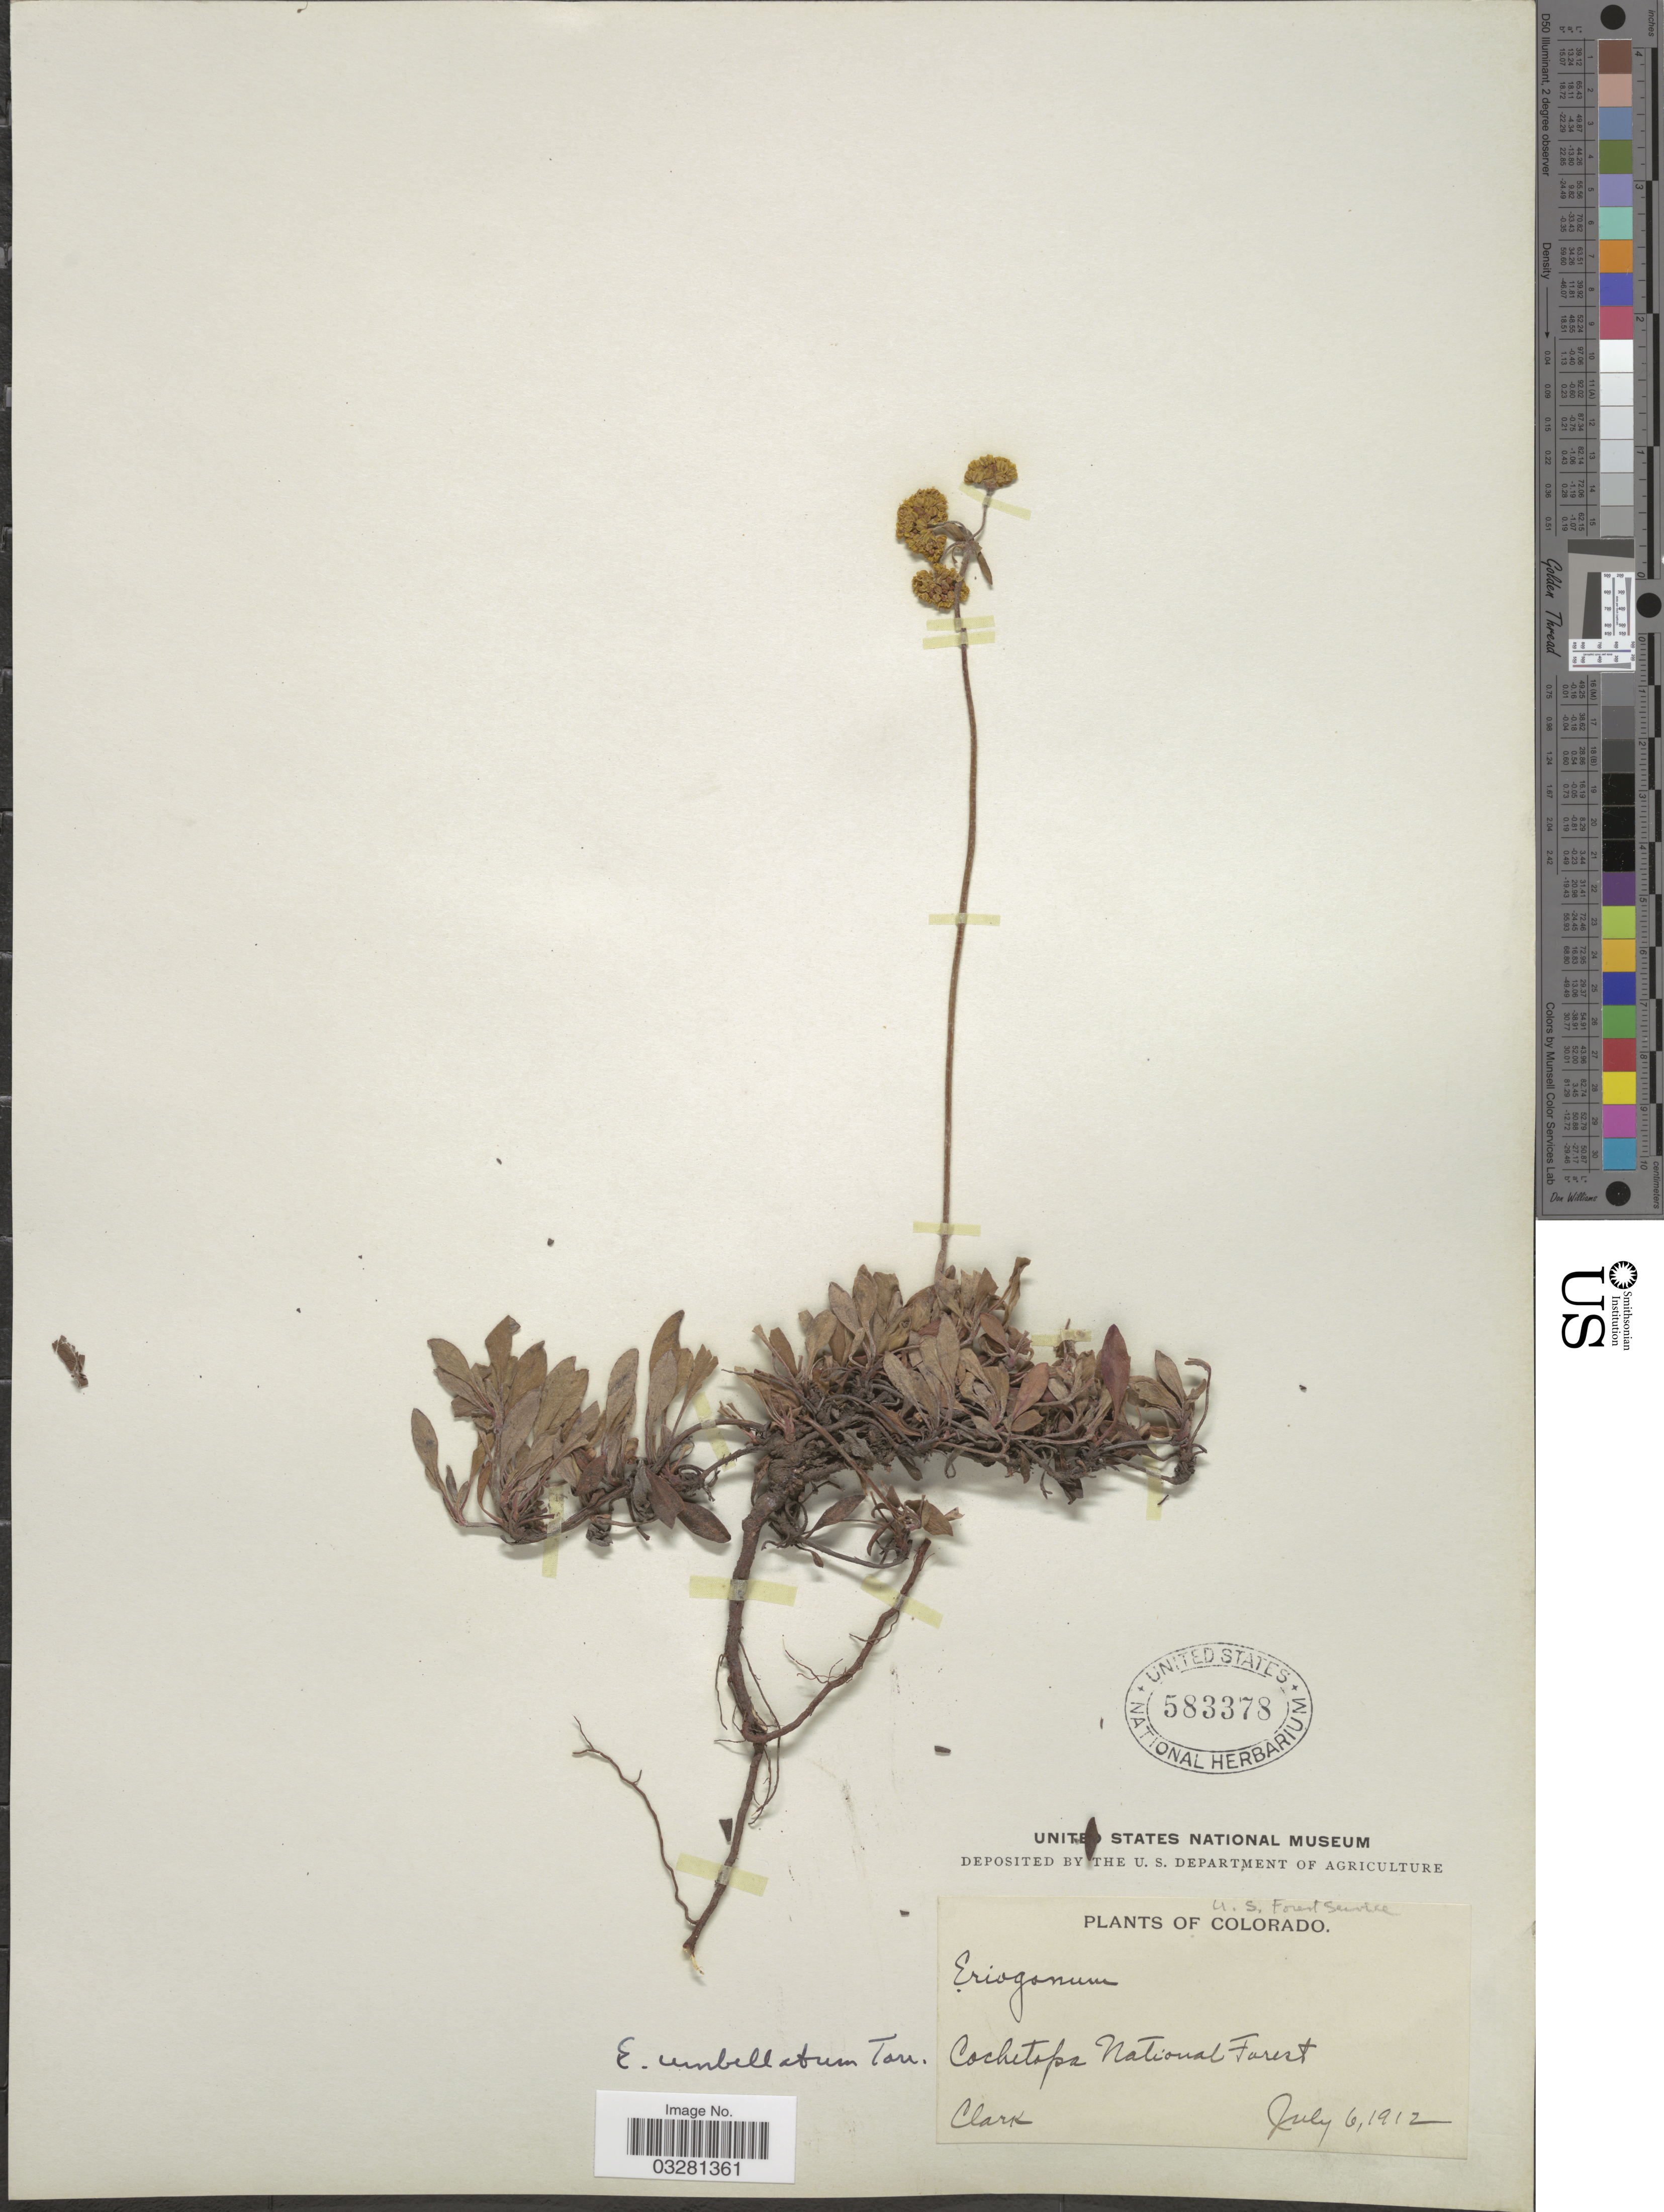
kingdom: Plantae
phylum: Tracheophyta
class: Magnoliopsida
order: Caryophyllales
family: Polygonaceae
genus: Eriogonum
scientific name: Eriogonum umbellatum var. umbellatum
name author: Torr.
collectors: -- Clark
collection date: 1912-07-06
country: United States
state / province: Colorado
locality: Cochetopa National Forest.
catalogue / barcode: US 583378